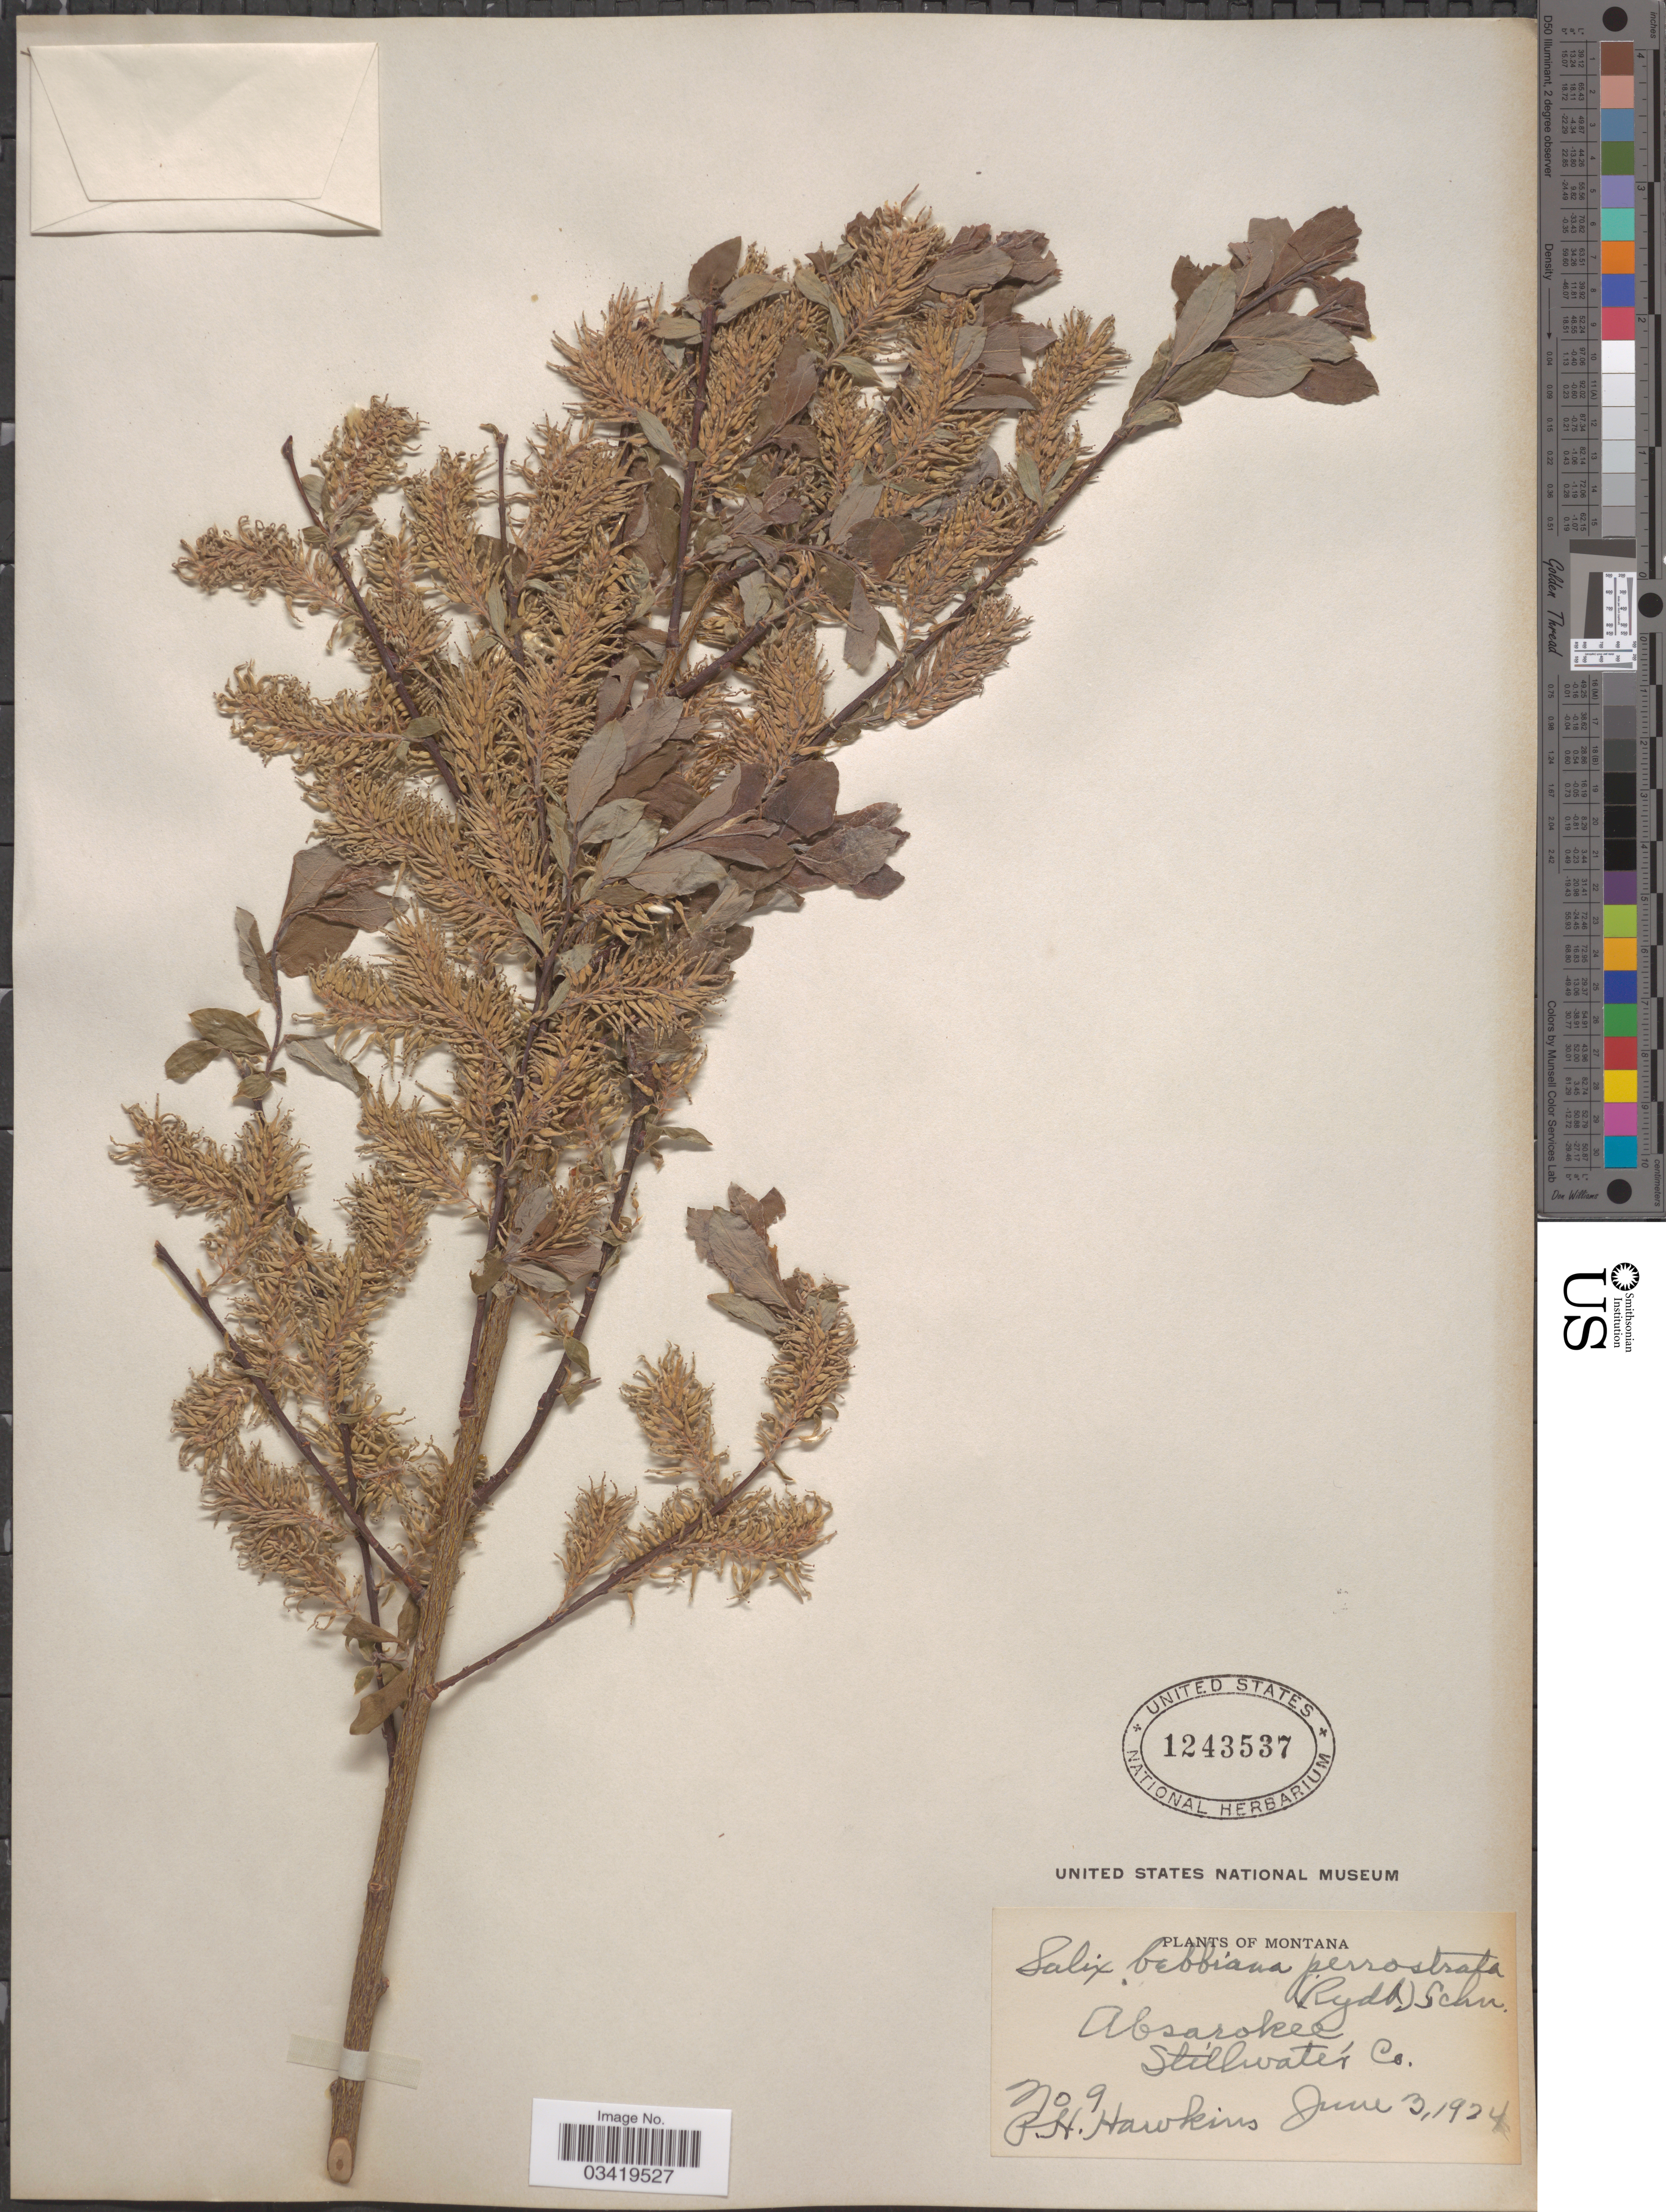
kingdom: Plantae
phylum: Tracheophyta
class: Magnoliopsida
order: Malpighiales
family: Salicaceae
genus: Salix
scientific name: Salix bebbiana var. perrostrata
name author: Sarg.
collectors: P. Hawkins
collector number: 9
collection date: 1924-06-03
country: United States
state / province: Montana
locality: Absarokee. Stillwater Co.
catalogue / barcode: US 1243537